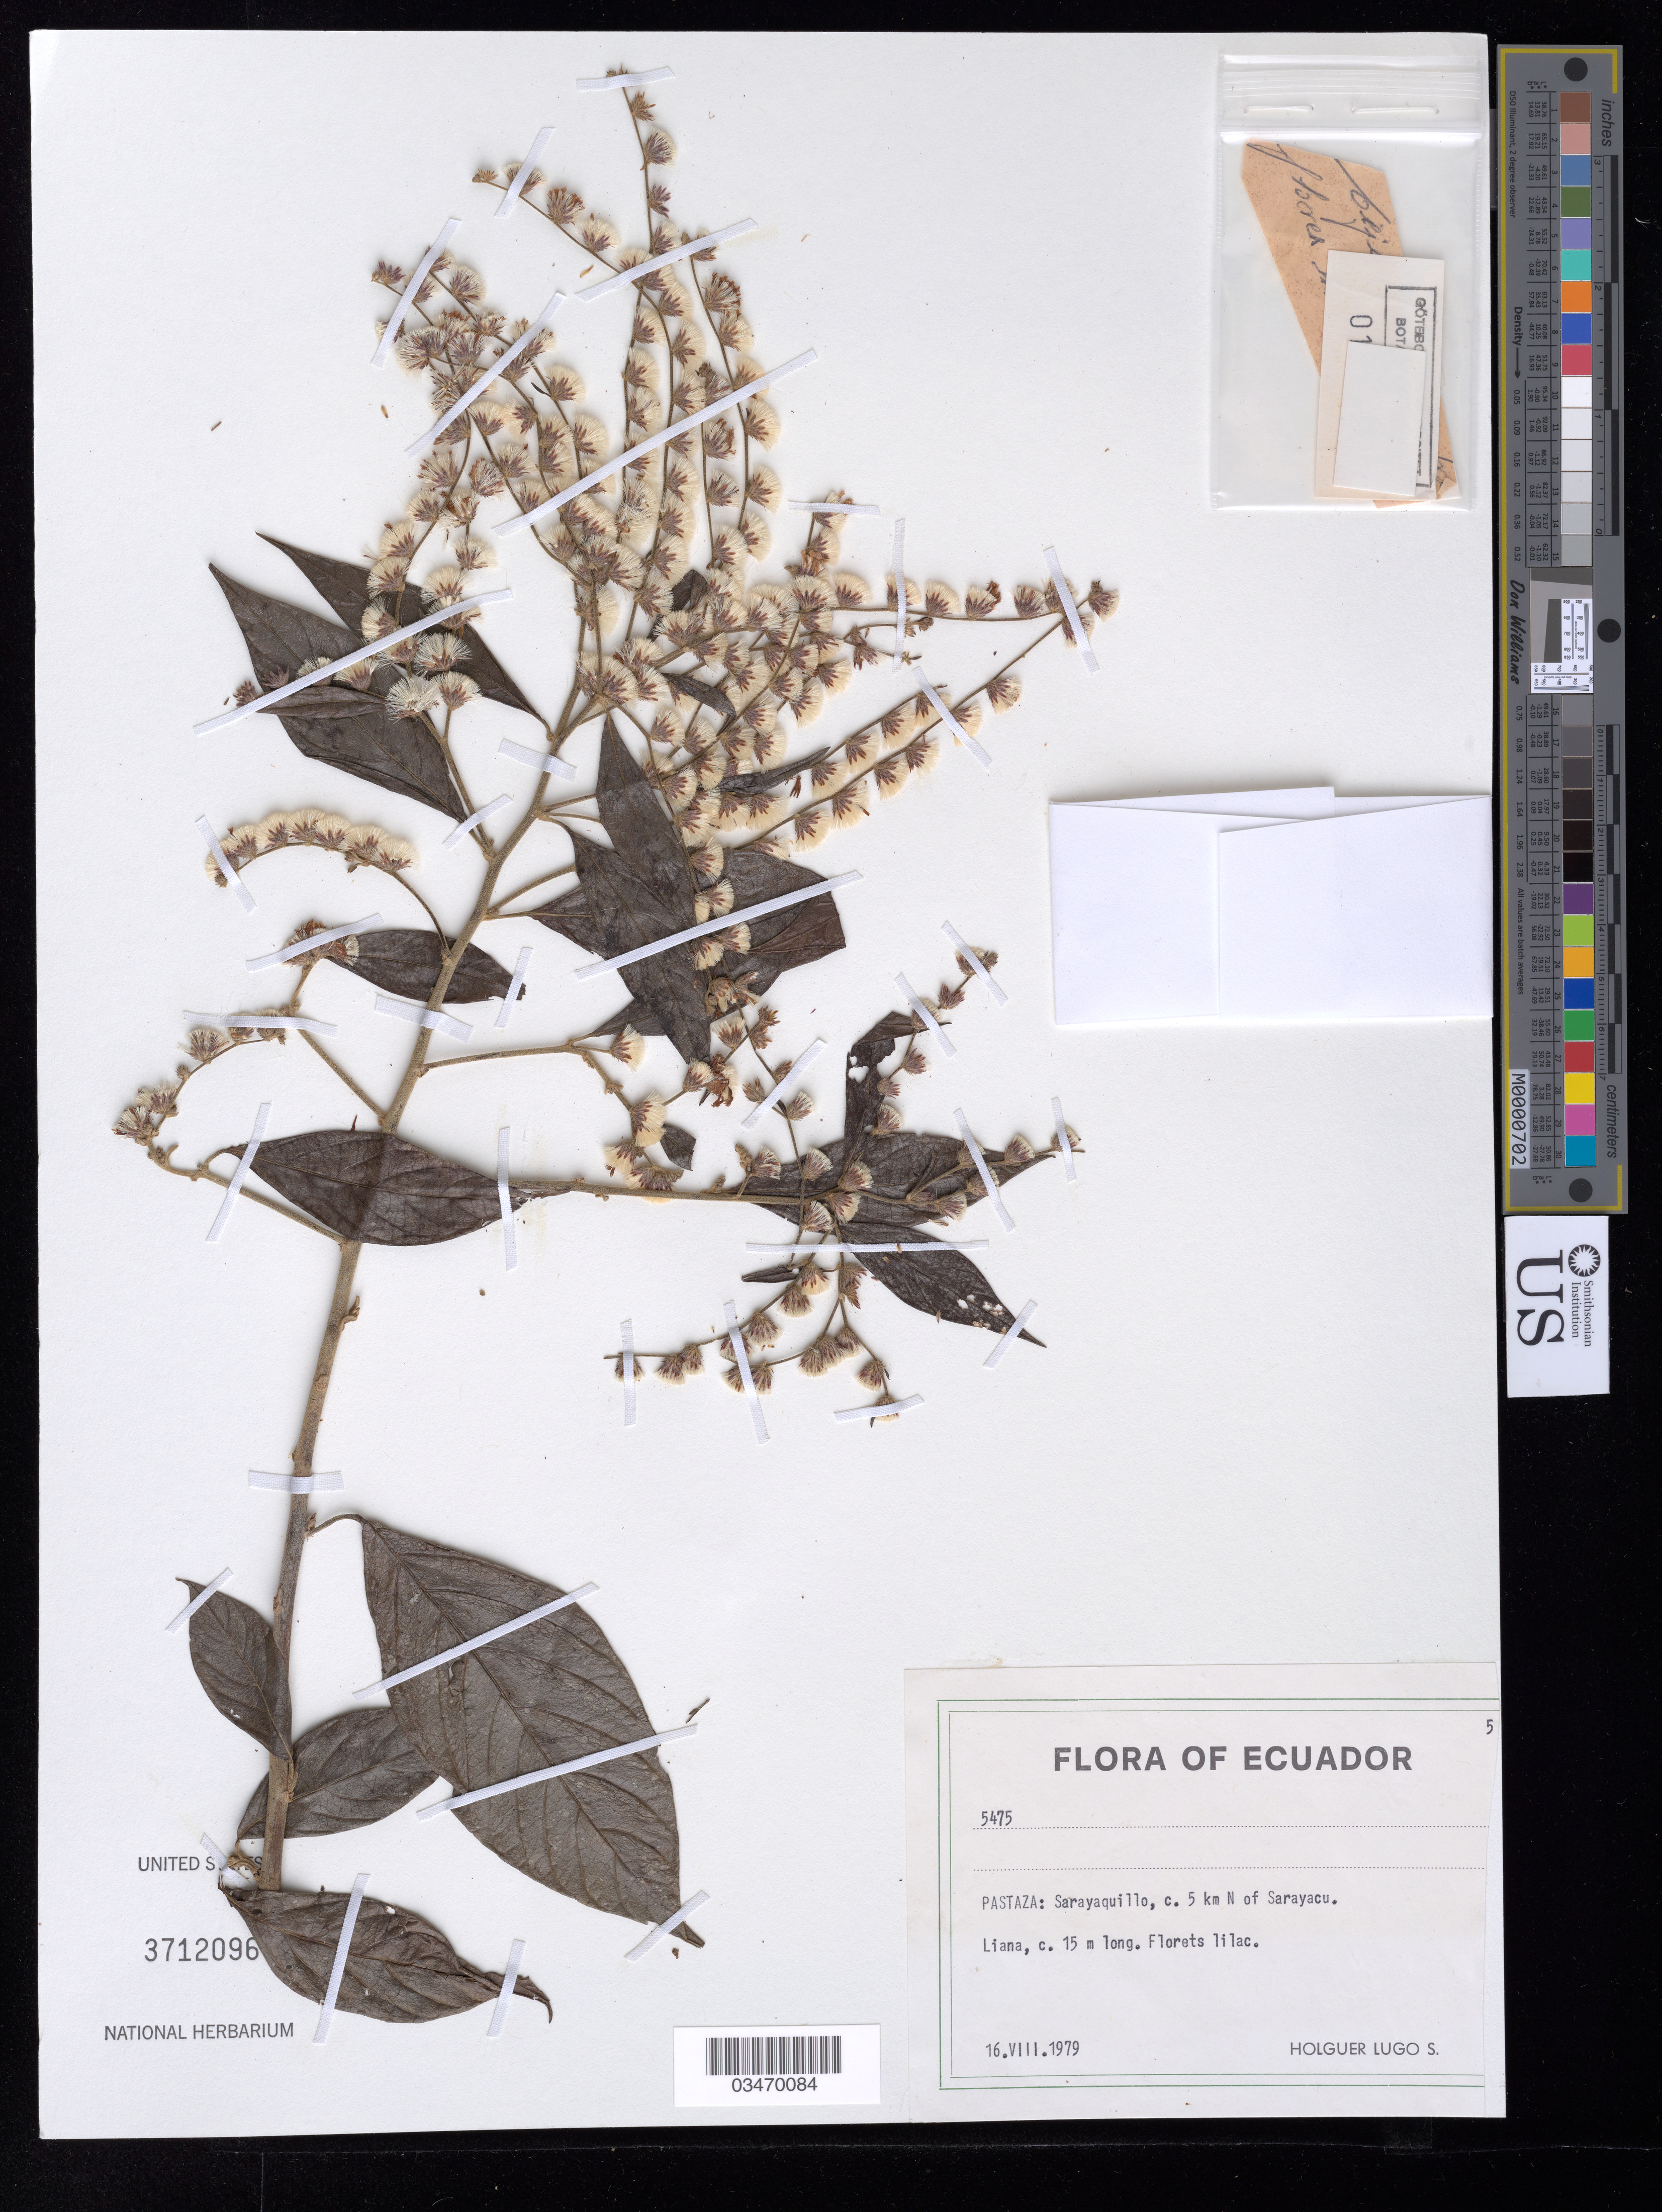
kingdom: Plantae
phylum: Tracheophyta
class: Magnoliopsida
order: Asterales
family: Asteraceae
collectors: H. Lugo S.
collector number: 5475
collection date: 1979-08-16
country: Ecuador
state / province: Pastaza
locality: Sarayaquillo, c. 5 km N of Sarayacu.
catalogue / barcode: US 3712096